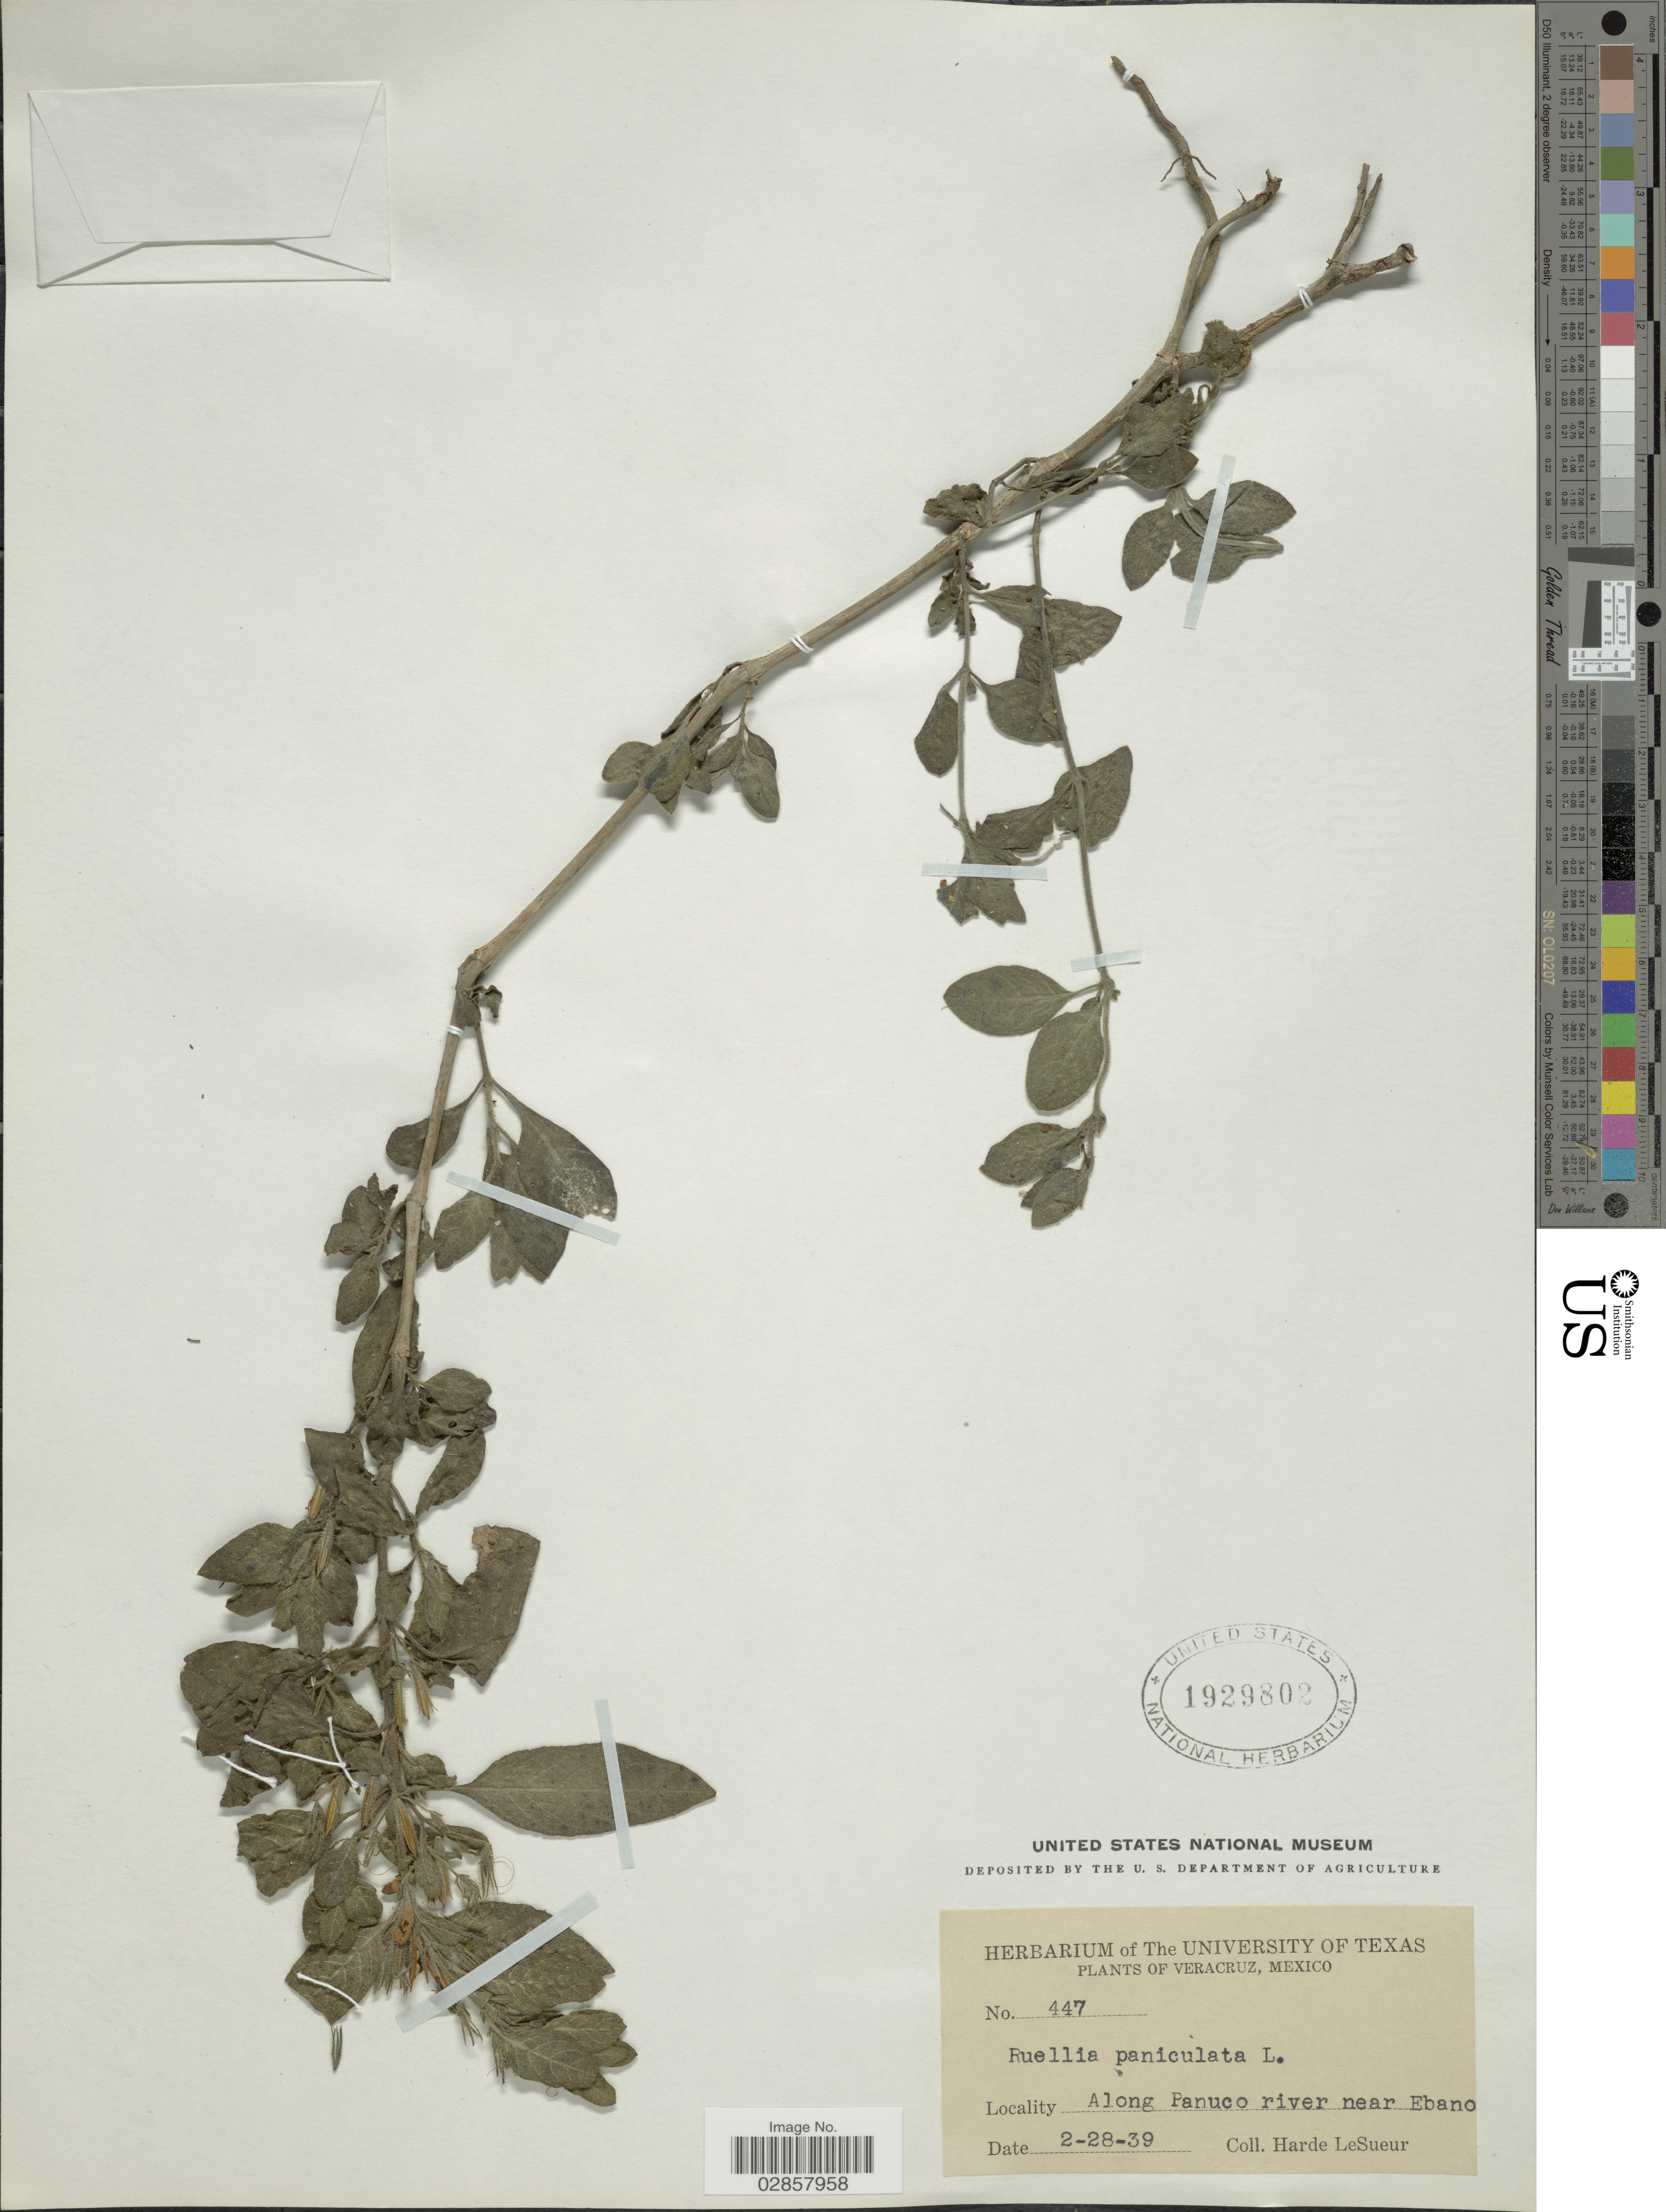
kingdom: Plantae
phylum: Tracheophyta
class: Magnoliopsida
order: Lamiales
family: Acanthaceae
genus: Ruellia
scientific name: Ruellia paniculata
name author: L.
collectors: H. LeSueur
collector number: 447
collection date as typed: Transcribed d/m/y: 28/2/39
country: Mexico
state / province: Veracruz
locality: Veracruz. Along Panuco river near Ebano.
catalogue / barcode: US 1929802